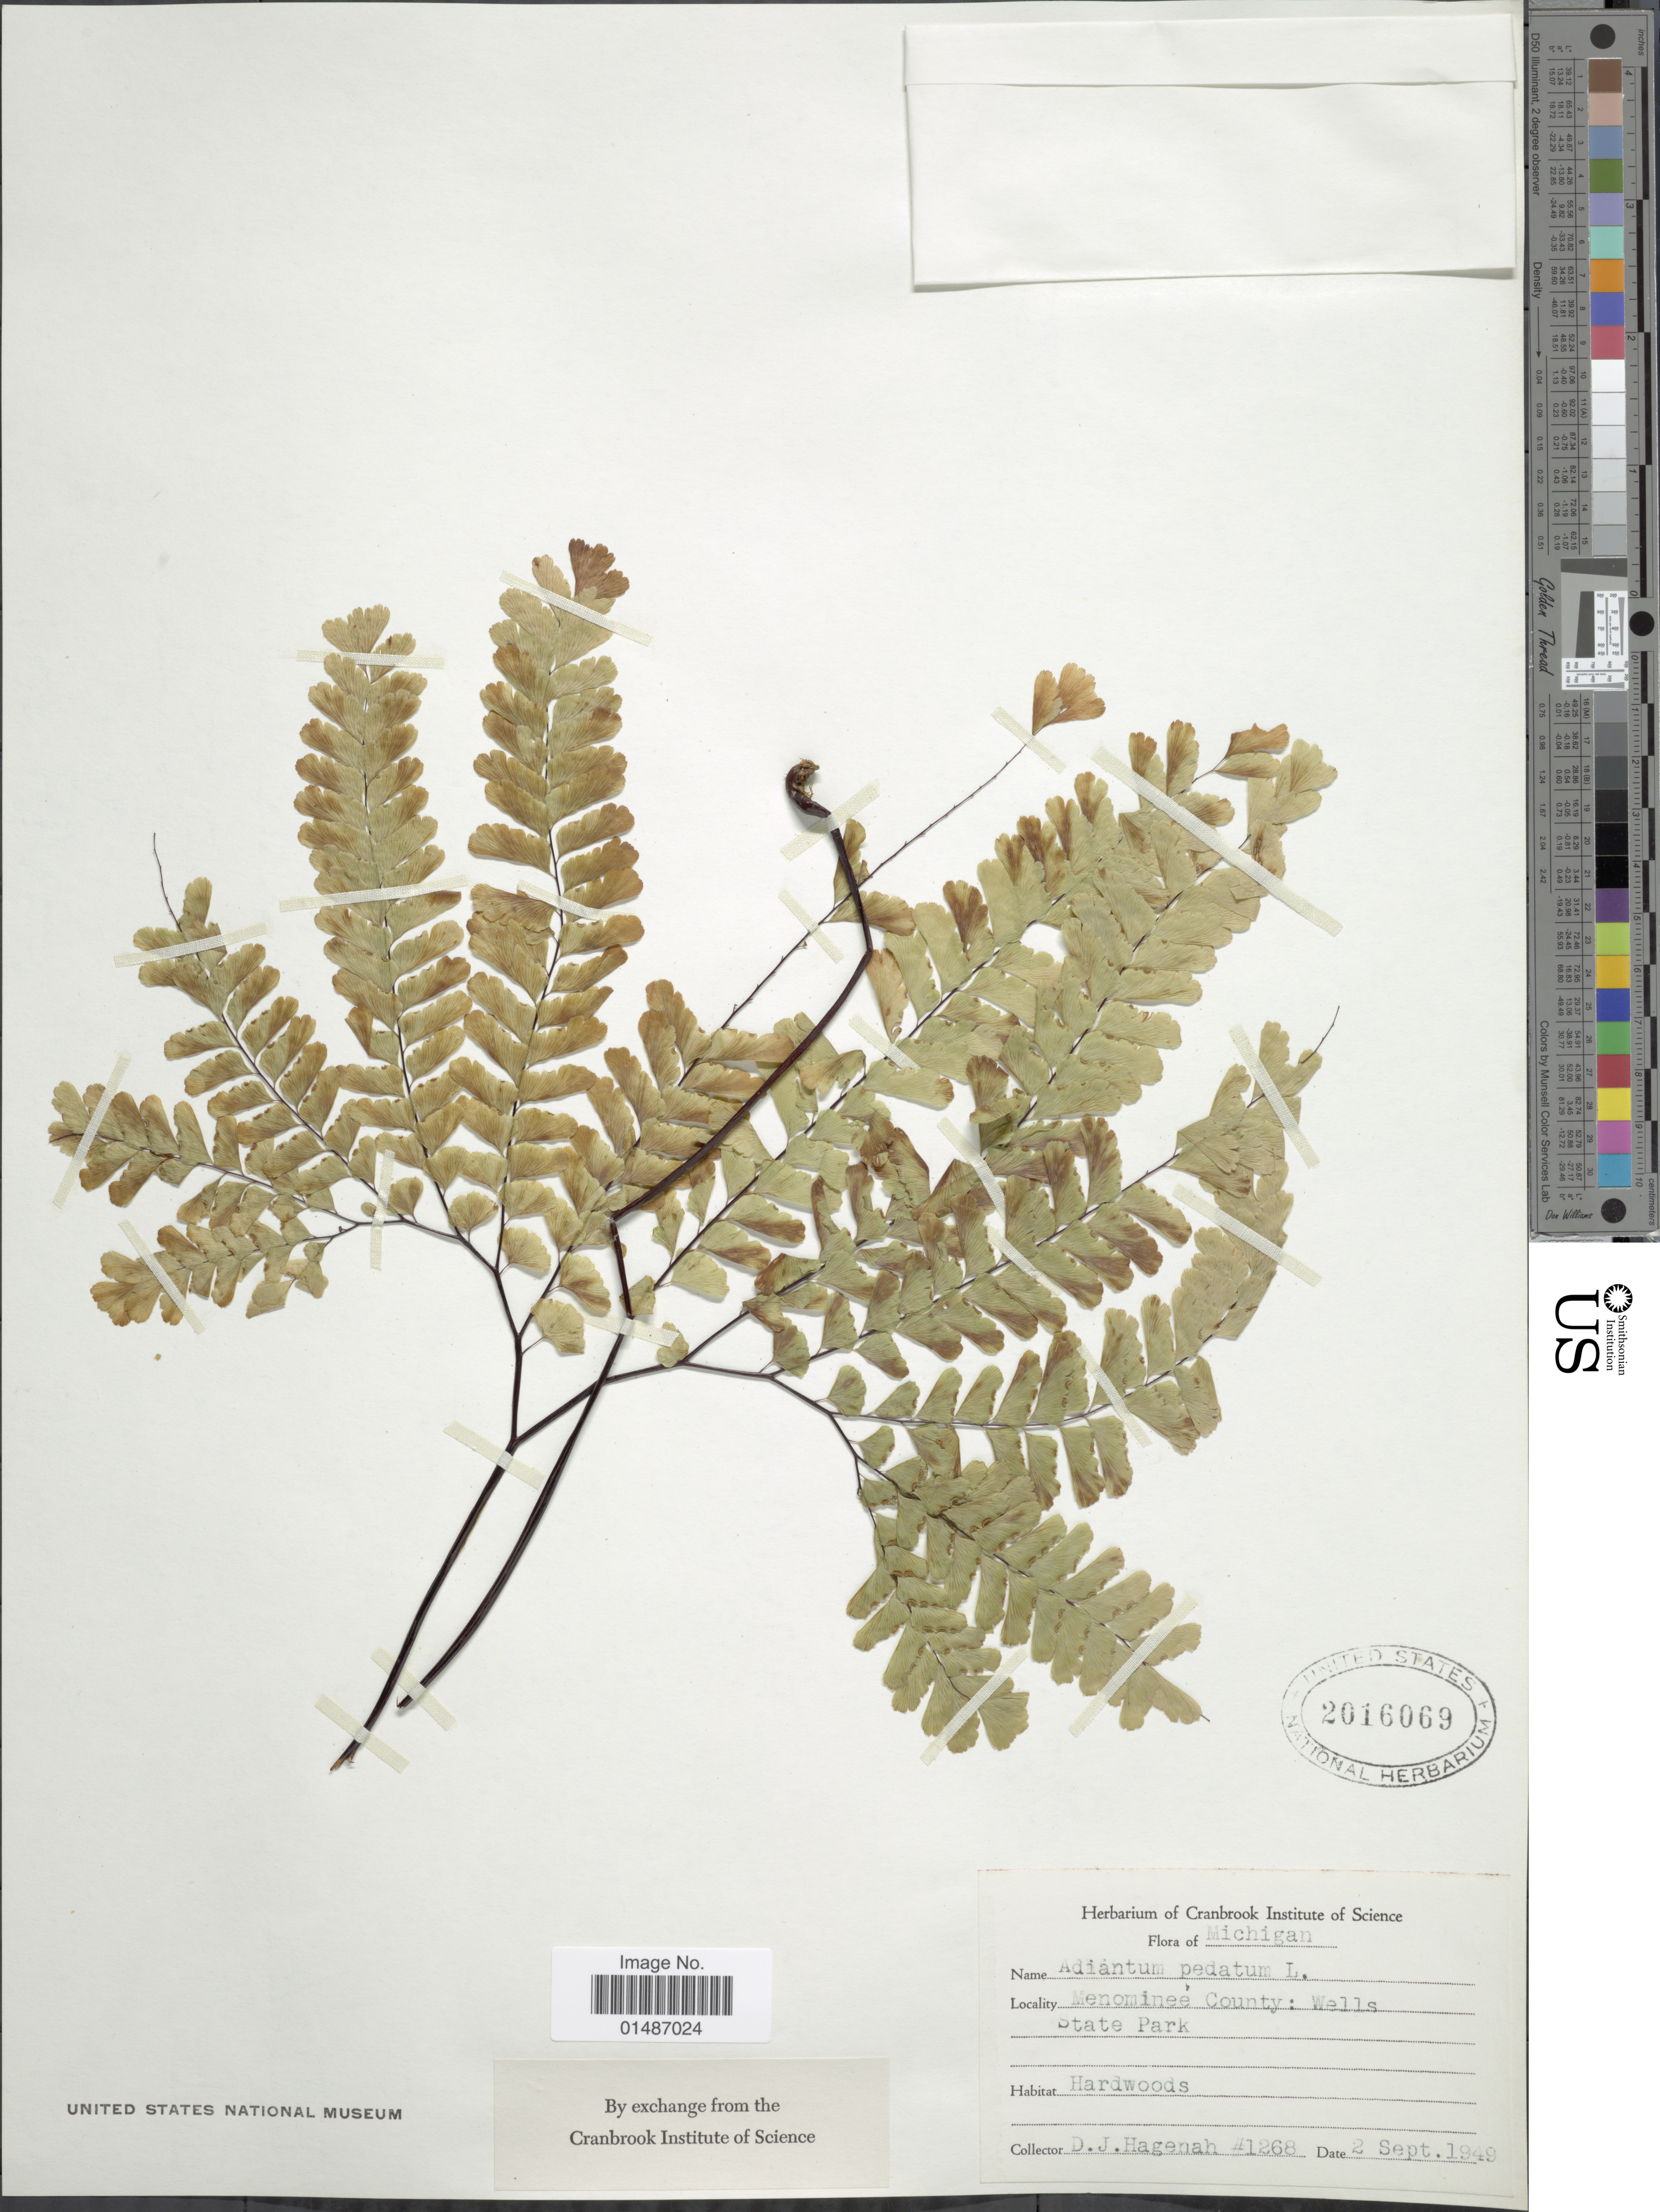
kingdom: Plantae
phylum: Tracheophyta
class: Polypodiopsida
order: Polypodiales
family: Pteridaceae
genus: Adiantum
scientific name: Adiantum pedatum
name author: L.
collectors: D. Hagenah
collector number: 1268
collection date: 1949-09-02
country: United States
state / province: Michigan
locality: Menominee County: Wells State Park.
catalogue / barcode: US 2016069